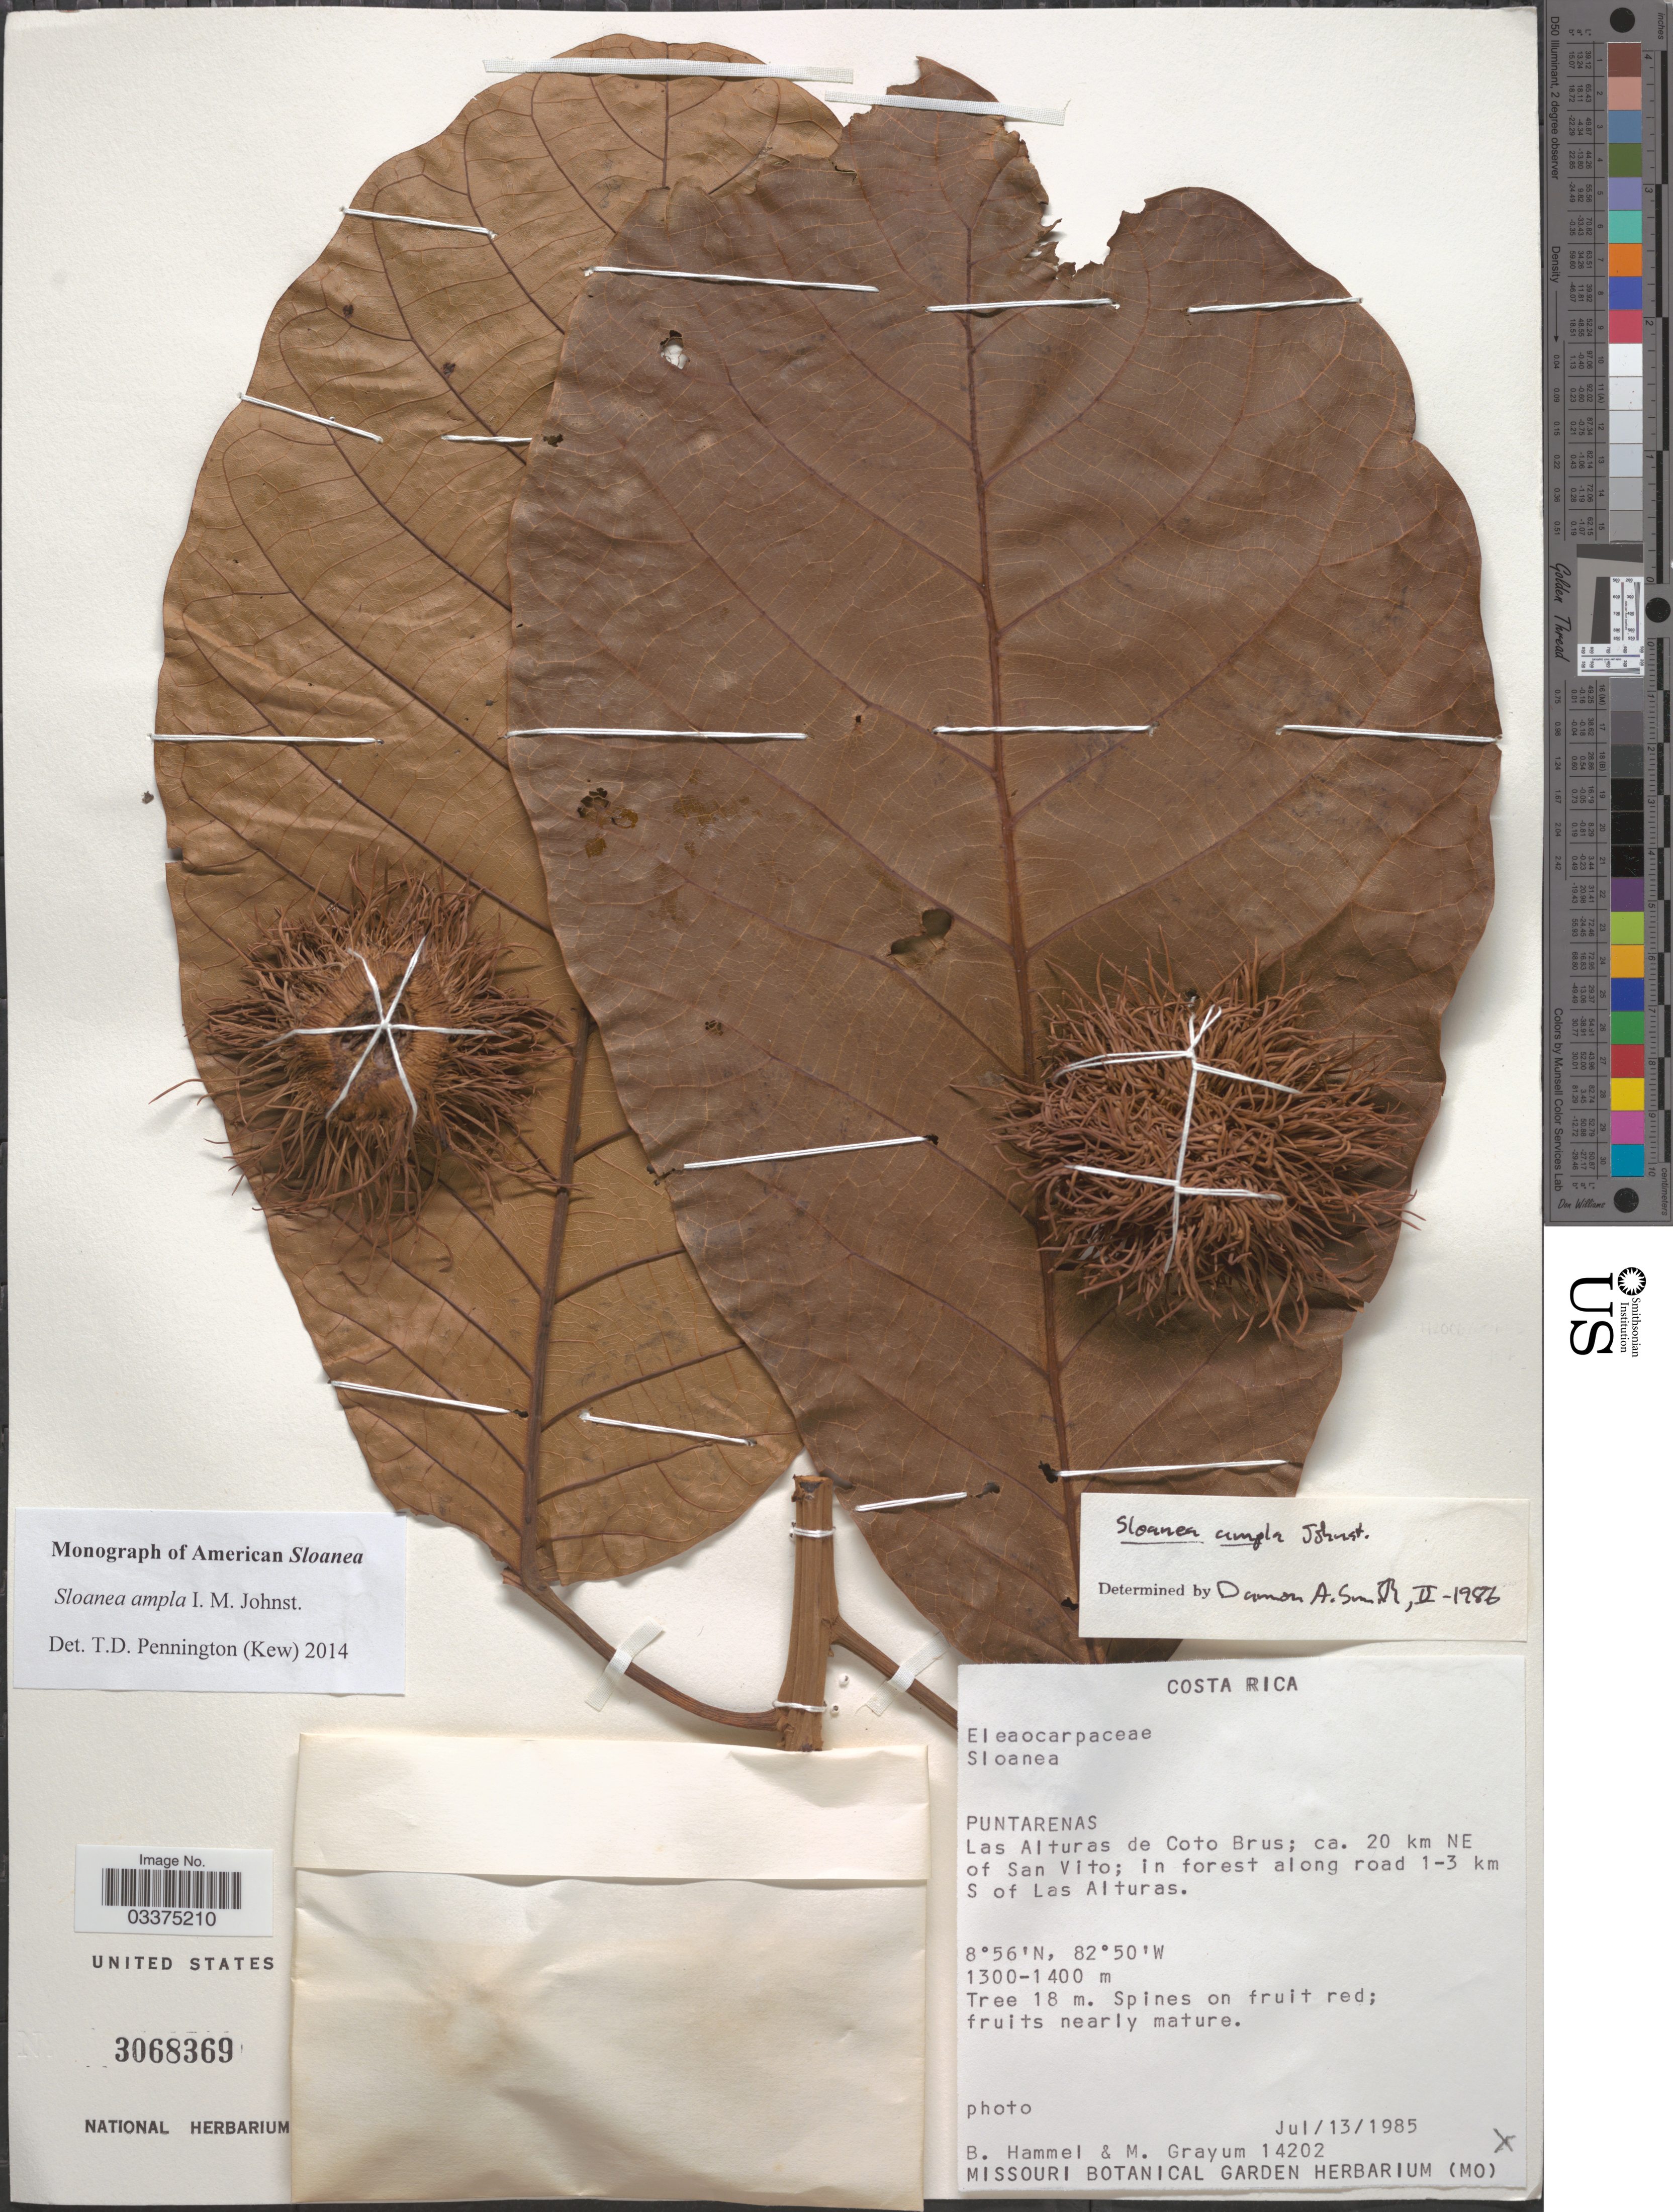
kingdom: Plantae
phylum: Tracheophyta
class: Magnoliopsida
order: Oxalidales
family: Elaeocarpaceae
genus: Sloanea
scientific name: Sloanea ampla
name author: I.M. Johnst.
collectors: B. Hammel & M. H. Grayum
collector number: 14202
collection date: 1985-07-13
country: Costa Rica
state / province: Puntarenas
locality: Las Alturas de Coto Brus; ca. 20 km NE of San Vito; in forest along road 1-3 km S of Las Alturas.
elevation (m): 1300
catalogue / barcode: US 3068369